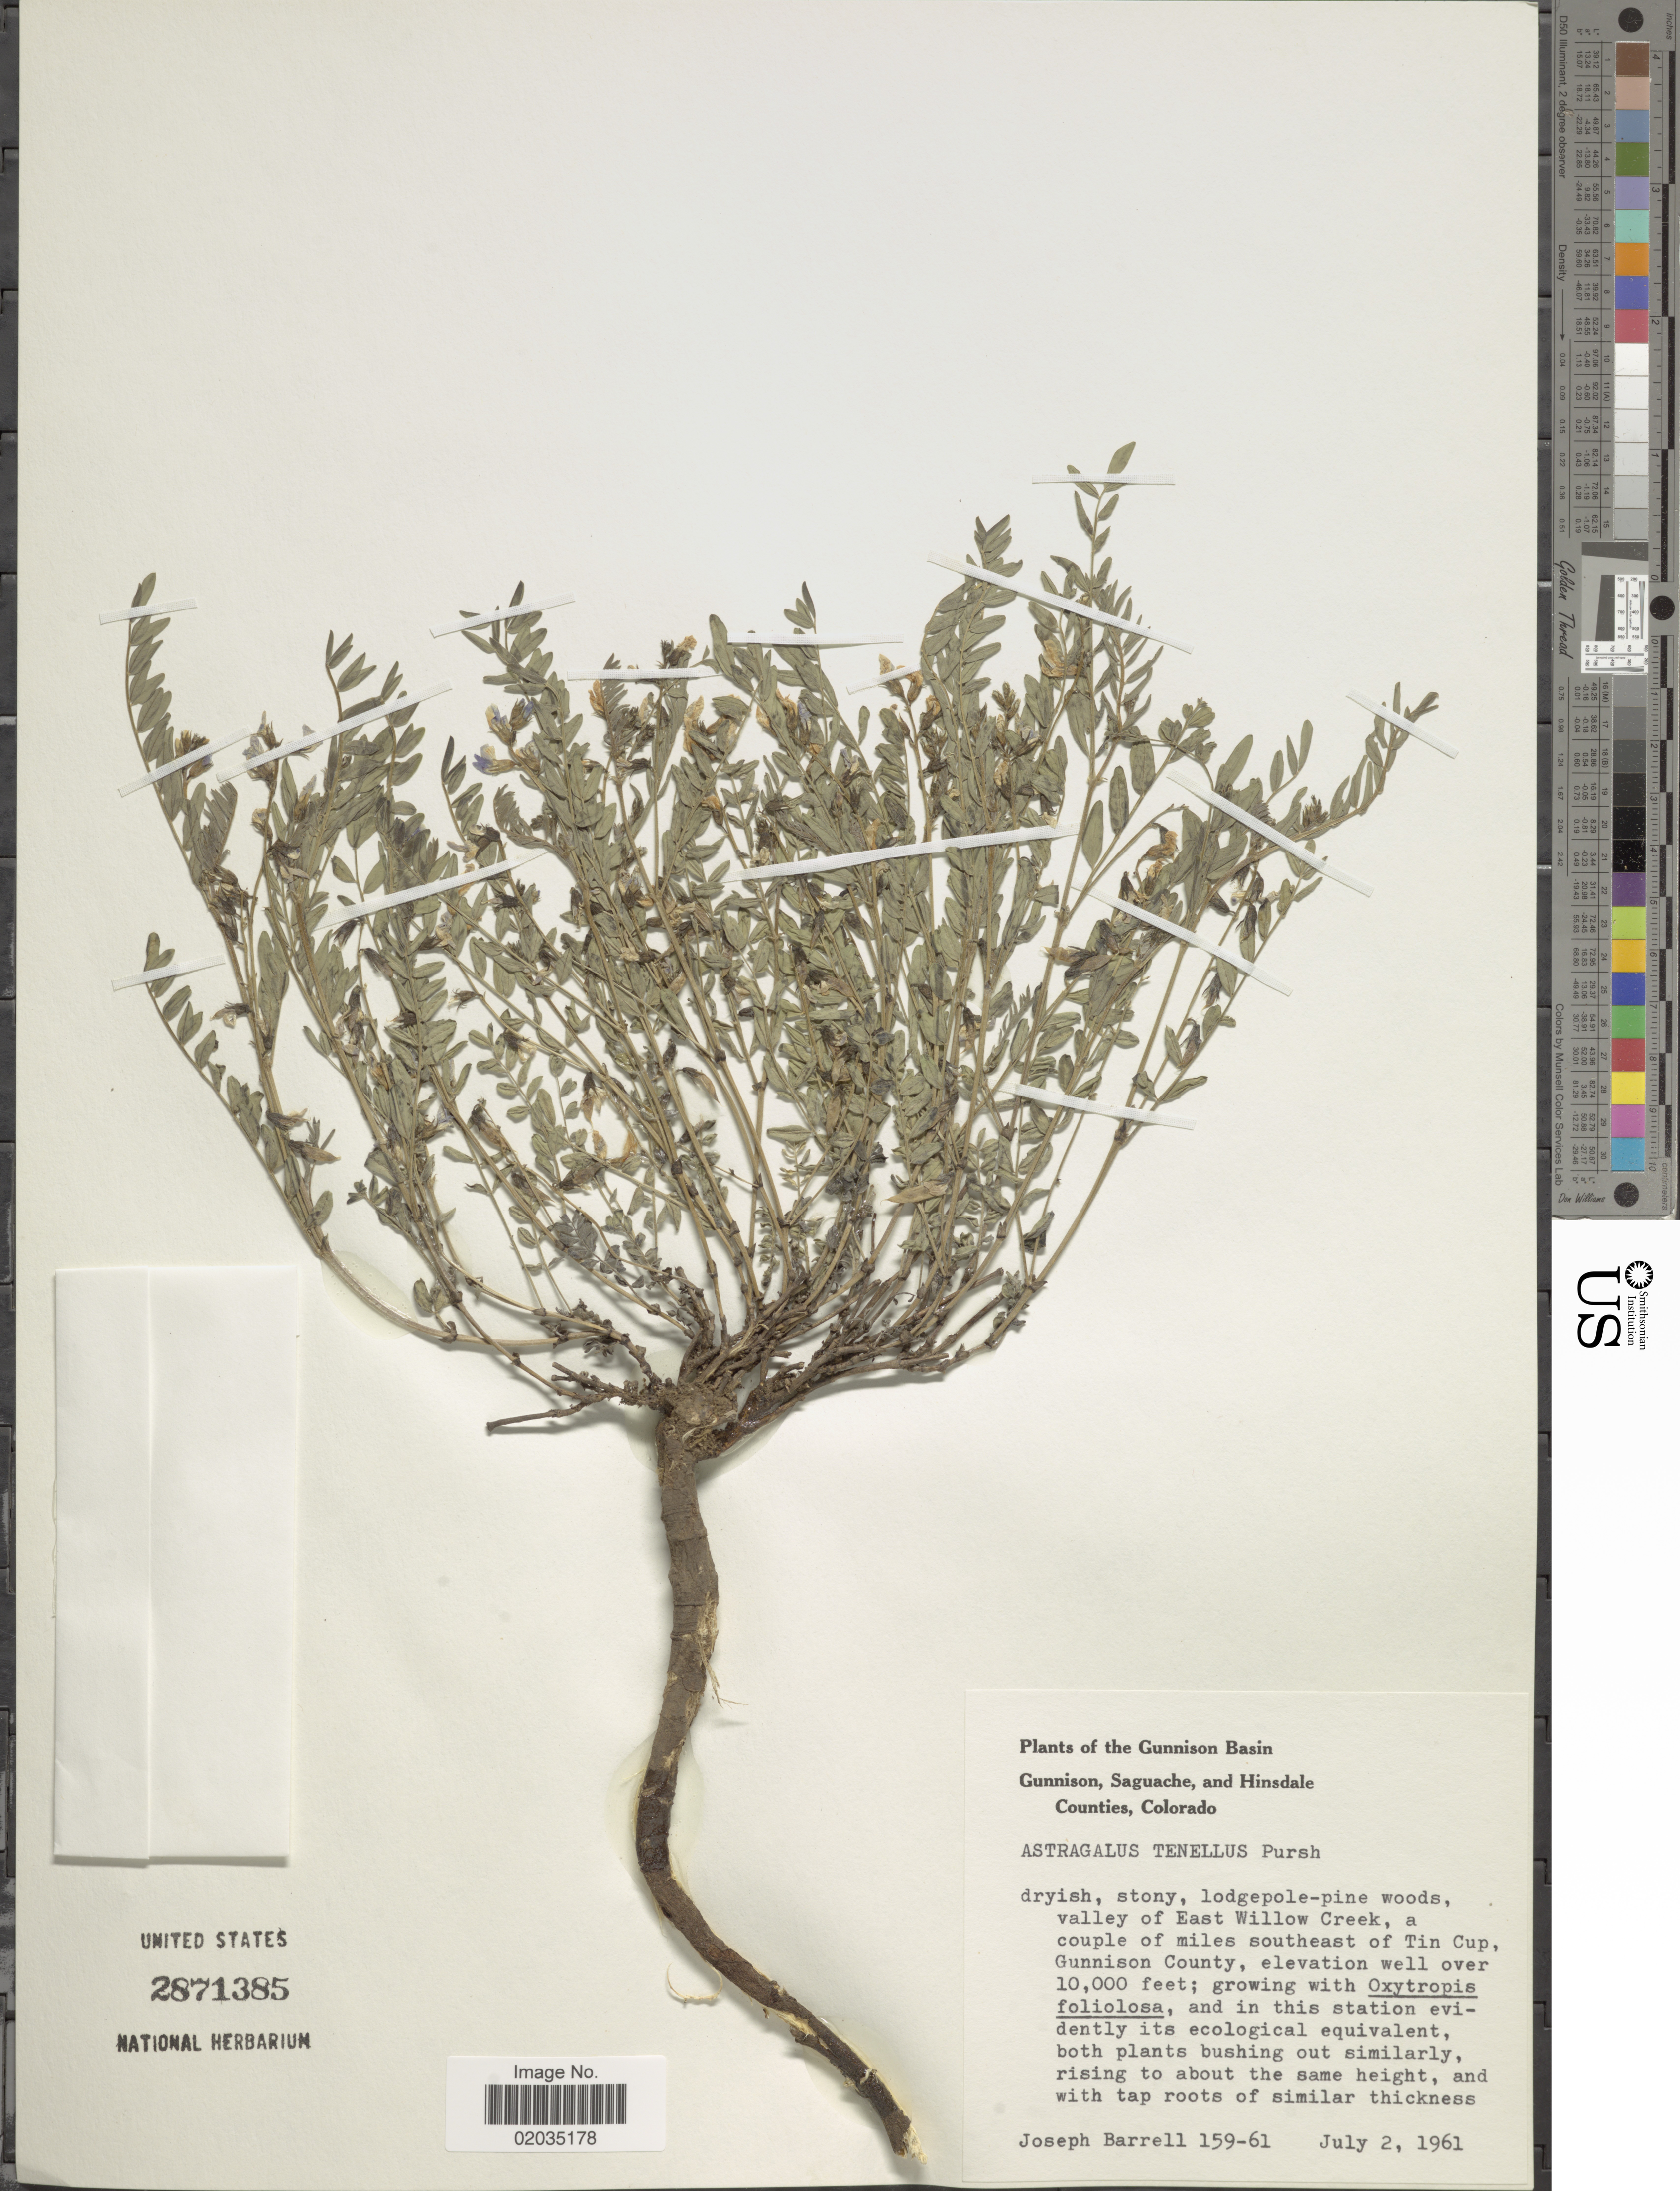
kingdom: Plantae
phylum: Tracheophyta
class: Magnoliopsida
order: Fabales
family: Fabaceae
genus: Astragalus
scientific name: Astragalus tenellus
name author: Pursh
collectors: J. Barrell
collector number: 159-61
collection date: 1961-07-02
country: United States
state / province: Colorado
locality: The Gunnison Basin Gunnison, Saguache, and Hinsdale Counties, dryish, stony, lodgepole-pine woods, valley of East Willow Creek, a couple of miles southeast of Tin Cup, Gunnison County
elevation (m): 3048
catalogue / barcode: US 2871385